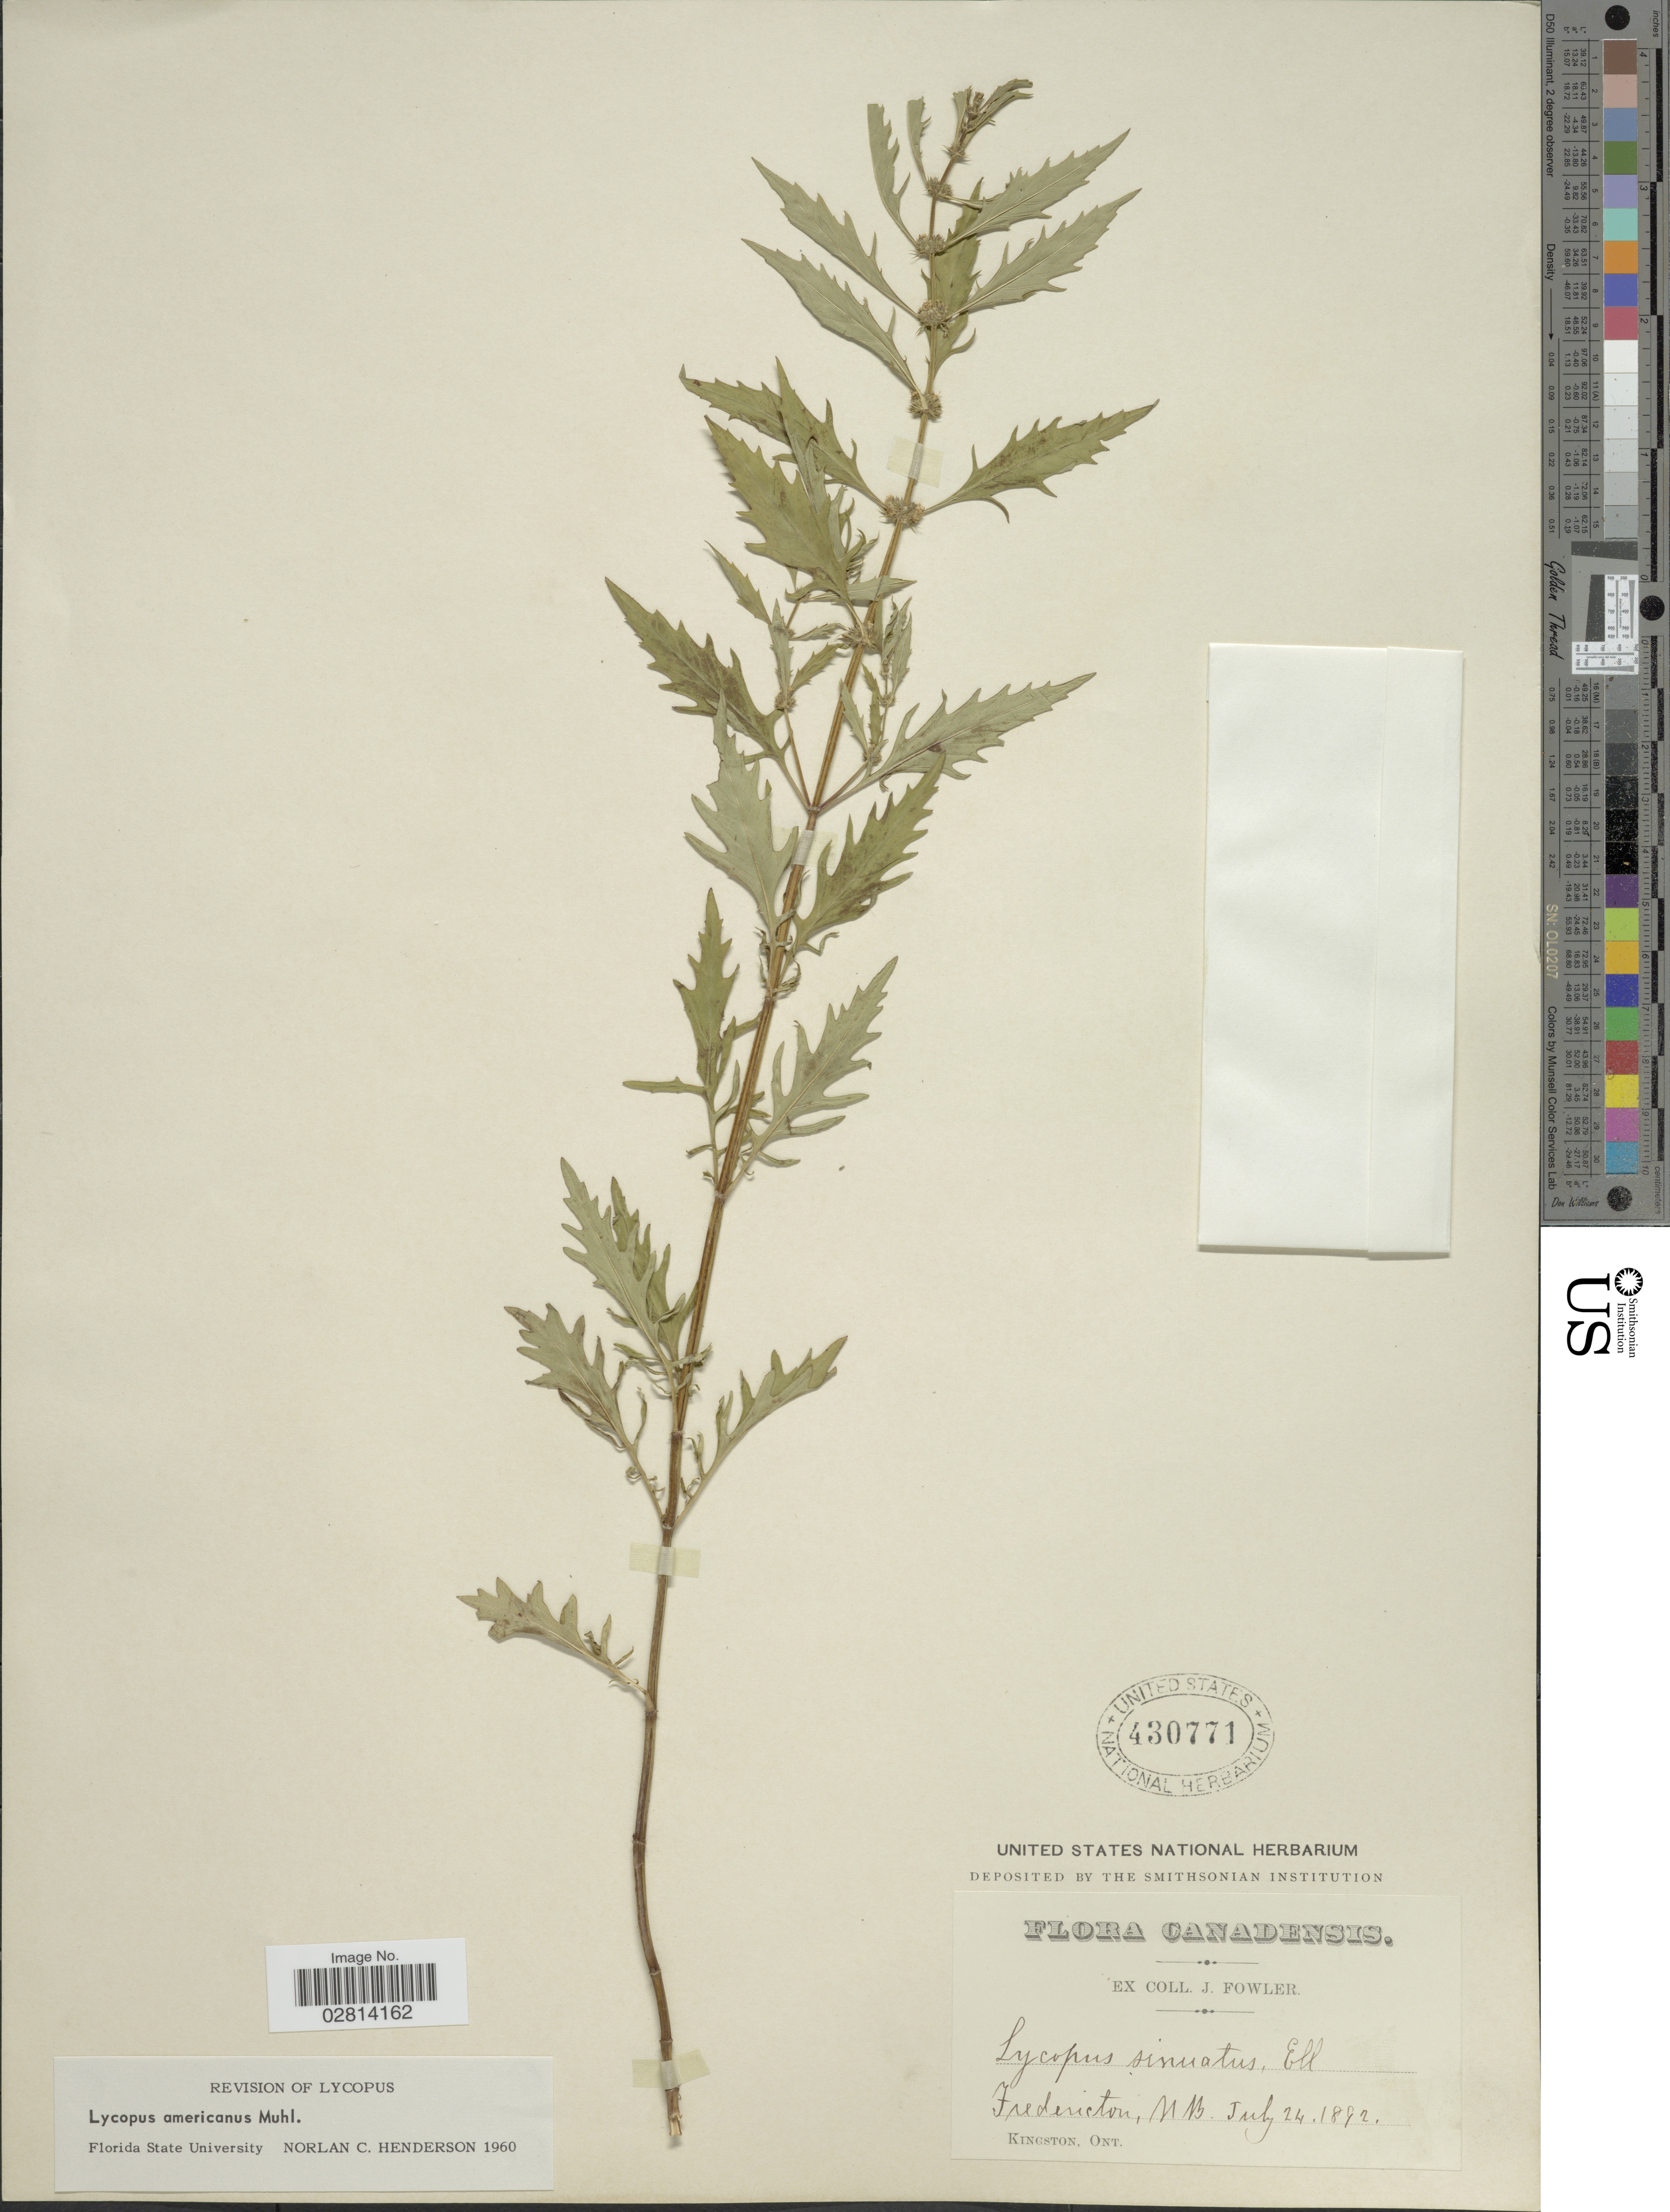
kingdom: Plantae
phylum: Tracheophyta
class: Magnoliopsida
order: Lamiales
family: Lamiaceae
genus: Lycopus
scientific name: Lycopus americanus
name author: Muhl. ex W.P.C. Barton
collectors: J. P. Fowler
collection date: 1892-07-24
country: Canada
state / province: New Brunswick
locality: Fredericton, N.B.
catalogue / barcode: US 430771